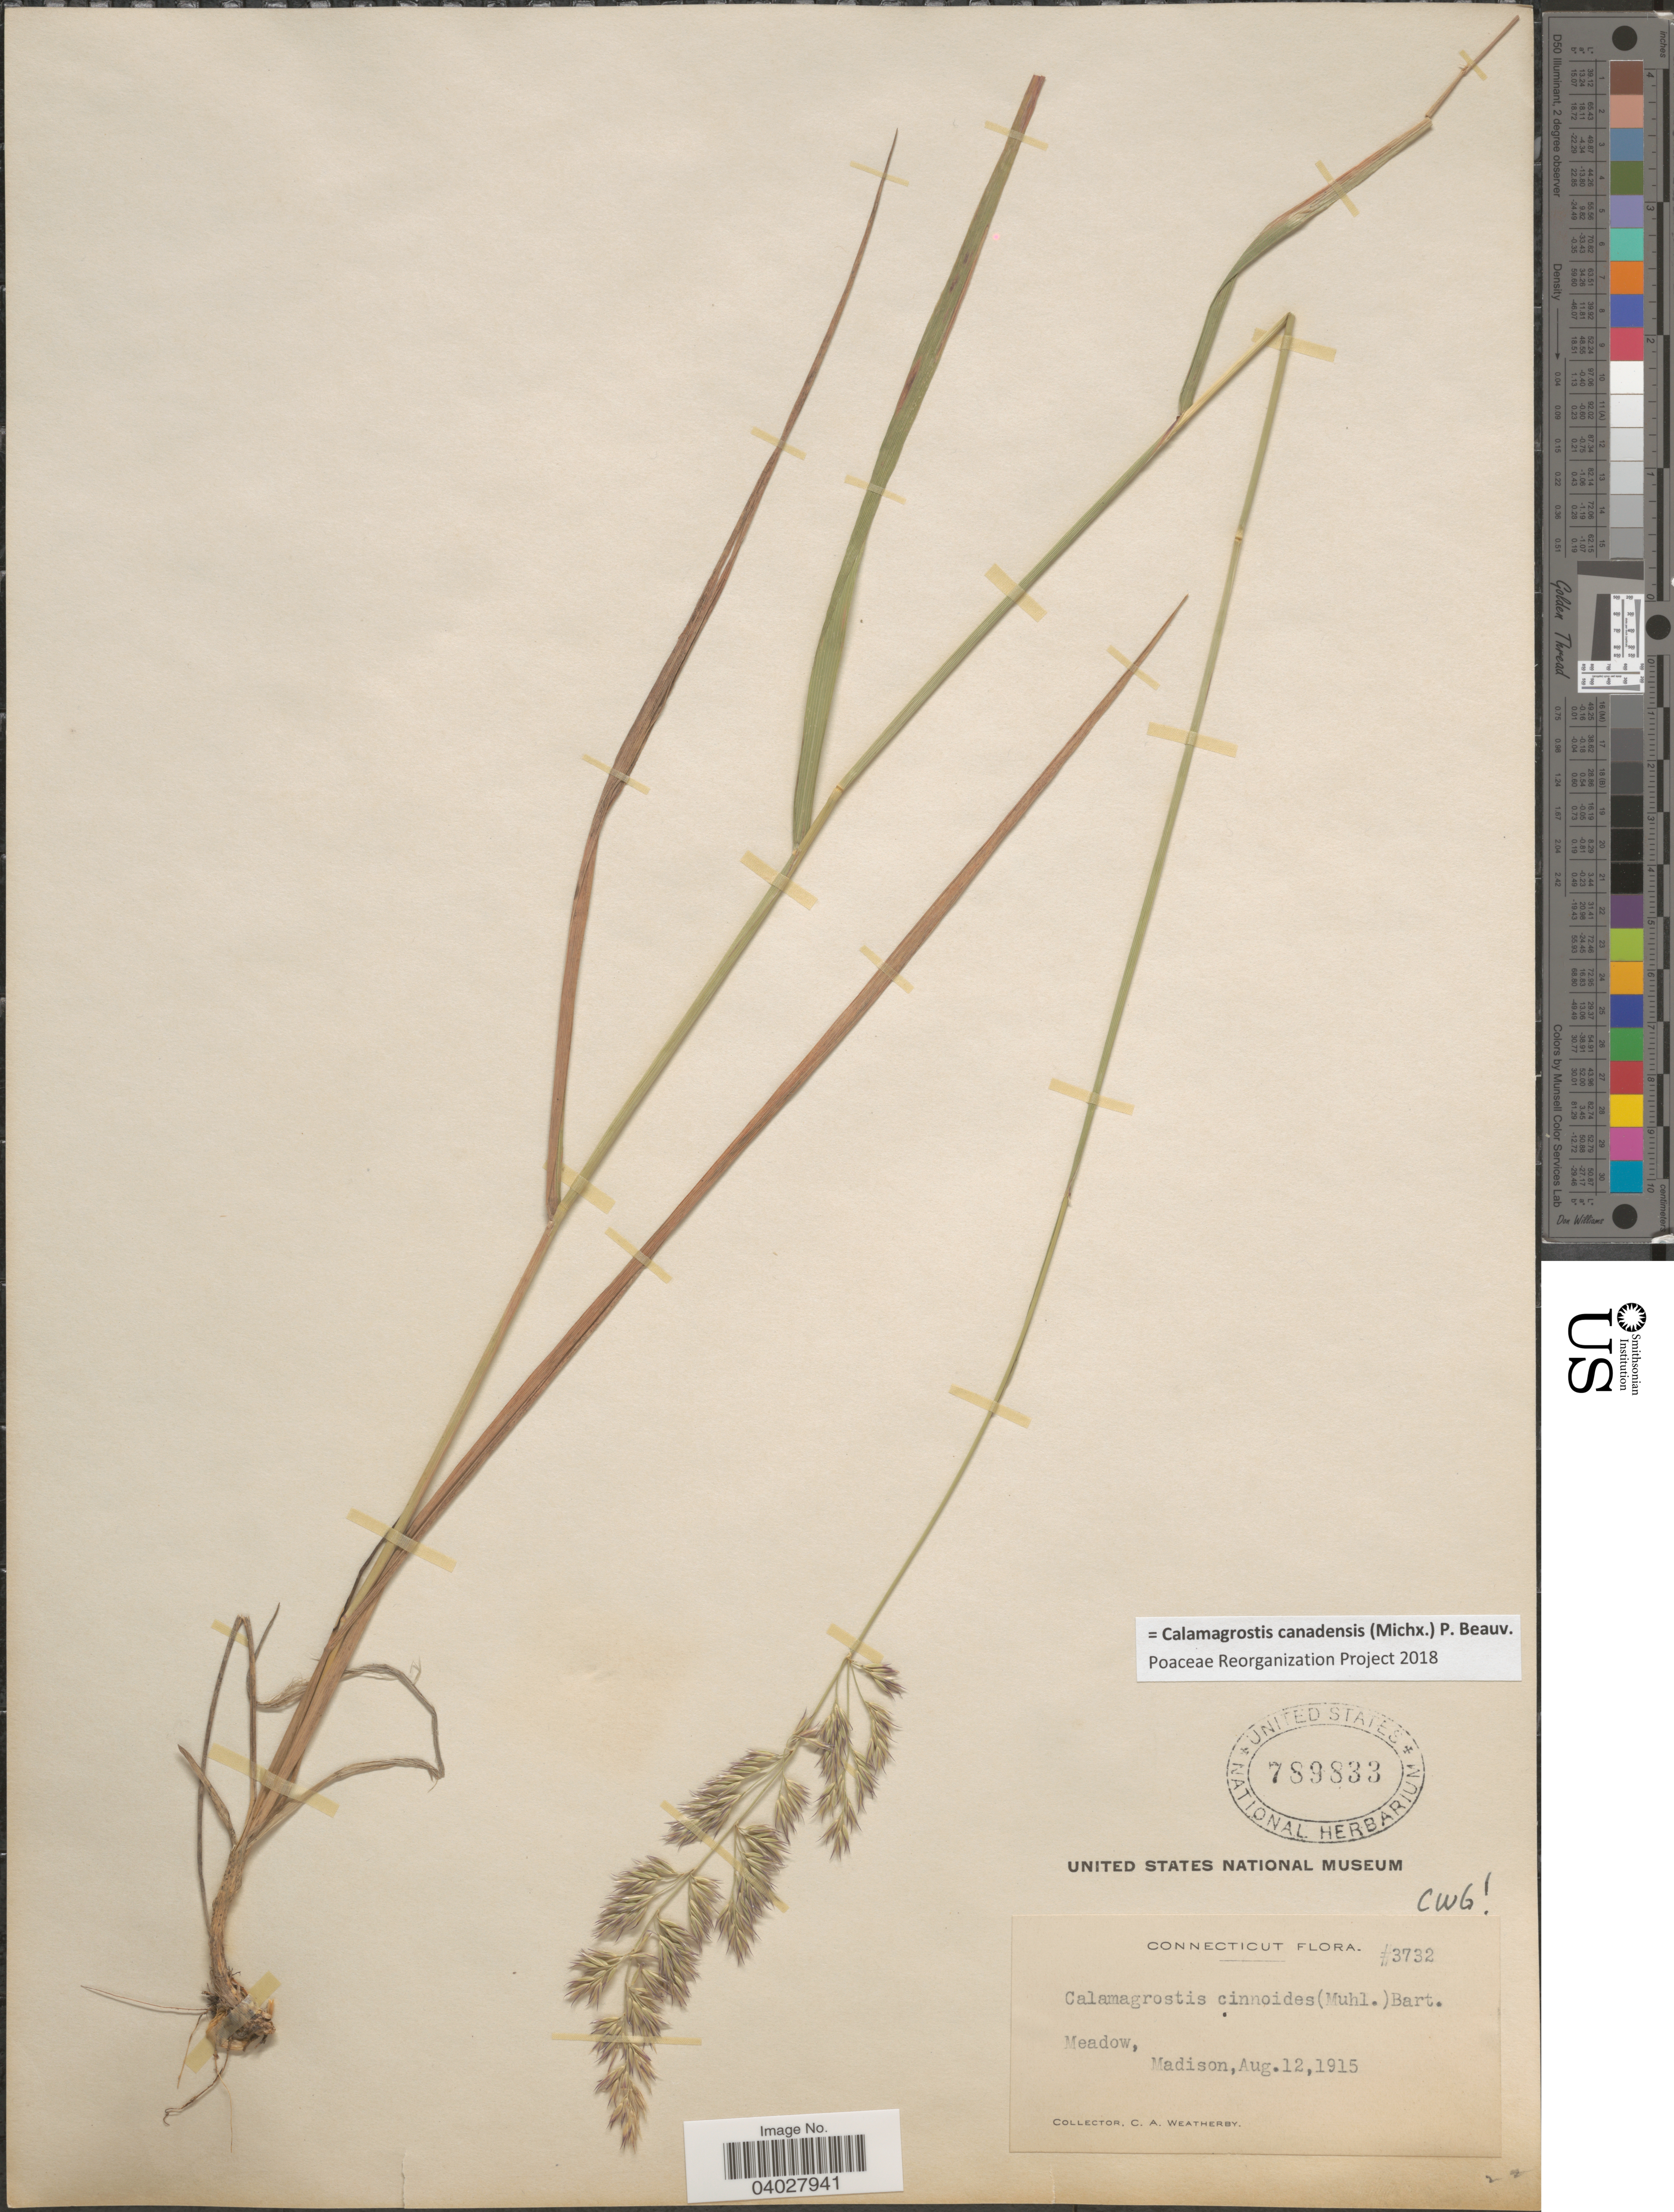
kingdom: Plantae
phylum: Tracheophyta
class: Liliopsida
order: Poales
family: Poaceae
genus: Calamagrostis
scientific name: Calamagrostis canadensis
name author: (Michx.) P. Beauv.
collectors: C. A. Weatherby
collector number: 3732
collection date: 1915-08-12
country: United States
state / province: Connecticut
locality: Meadow, Madison.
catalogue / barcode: US 789833